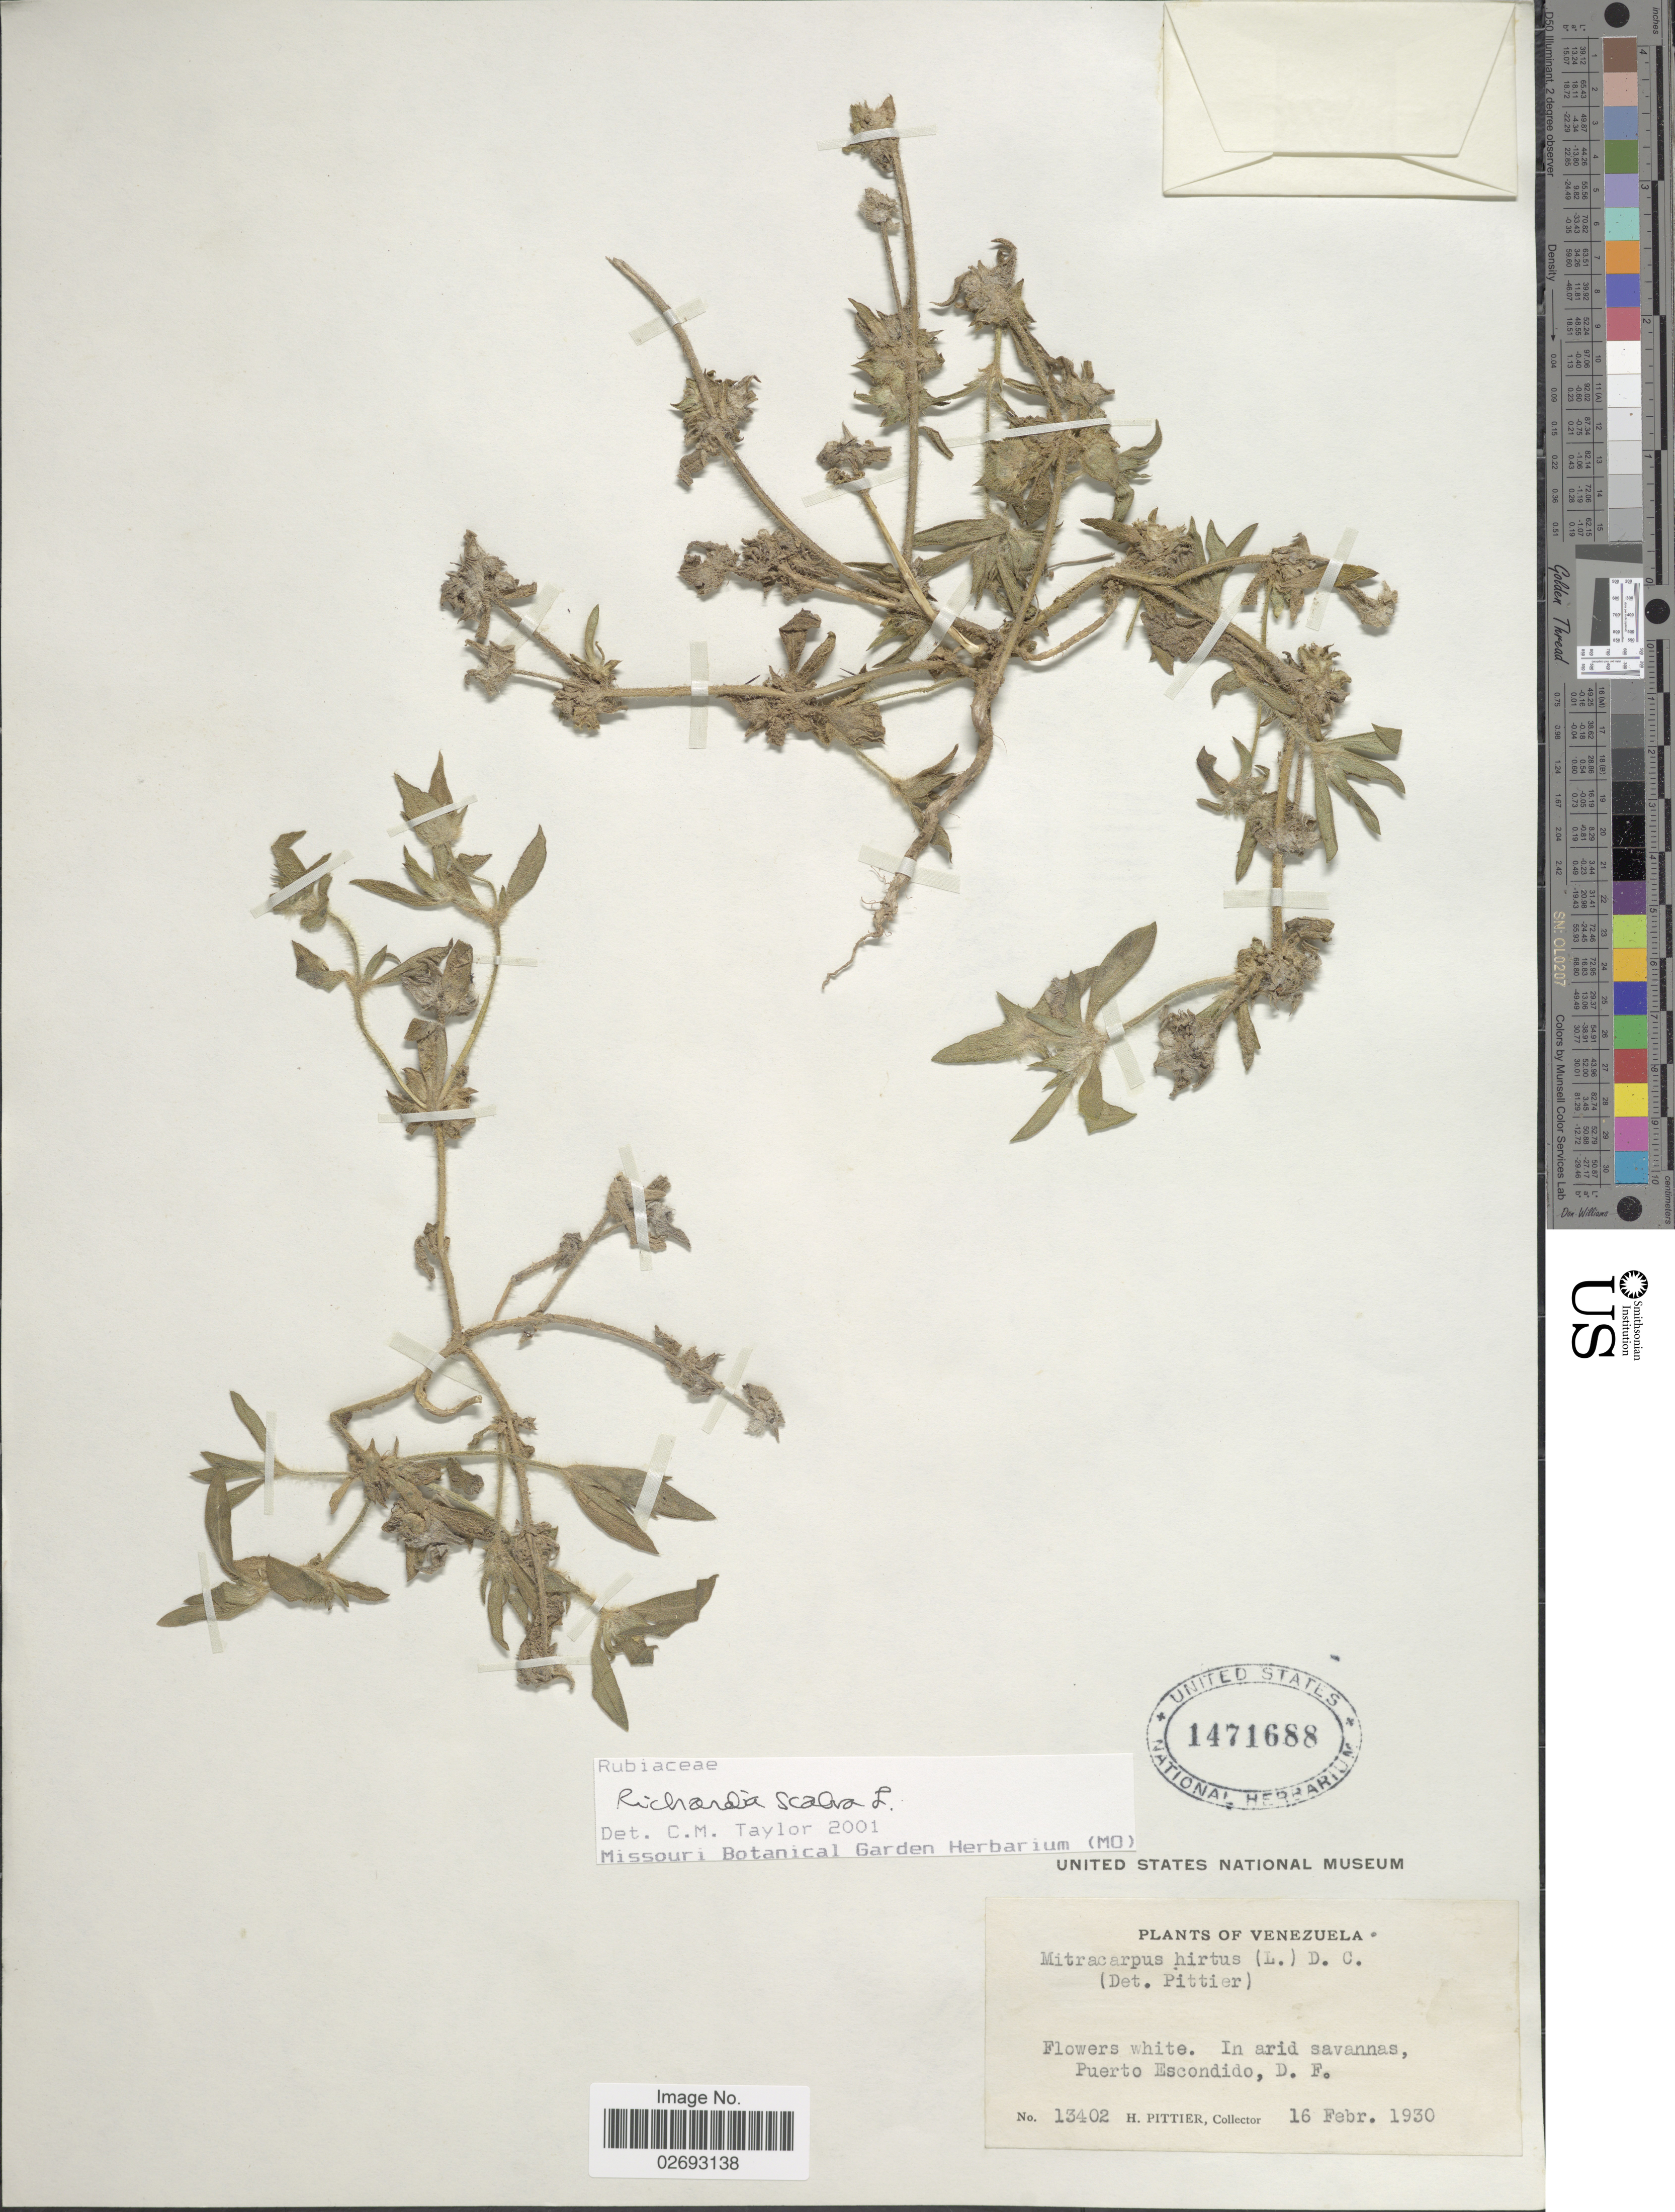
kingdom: Plantae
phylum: Tracheophyta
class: Magnoliopsida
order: Gentianales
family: Rubiaceae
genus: Richardia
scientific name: Richardia scabra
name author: L.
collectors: H. F. Pittier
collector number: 13402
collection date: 1930-02-16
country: Venezuela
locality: Puerto Escondido, D. F.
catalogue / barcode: US 1471688